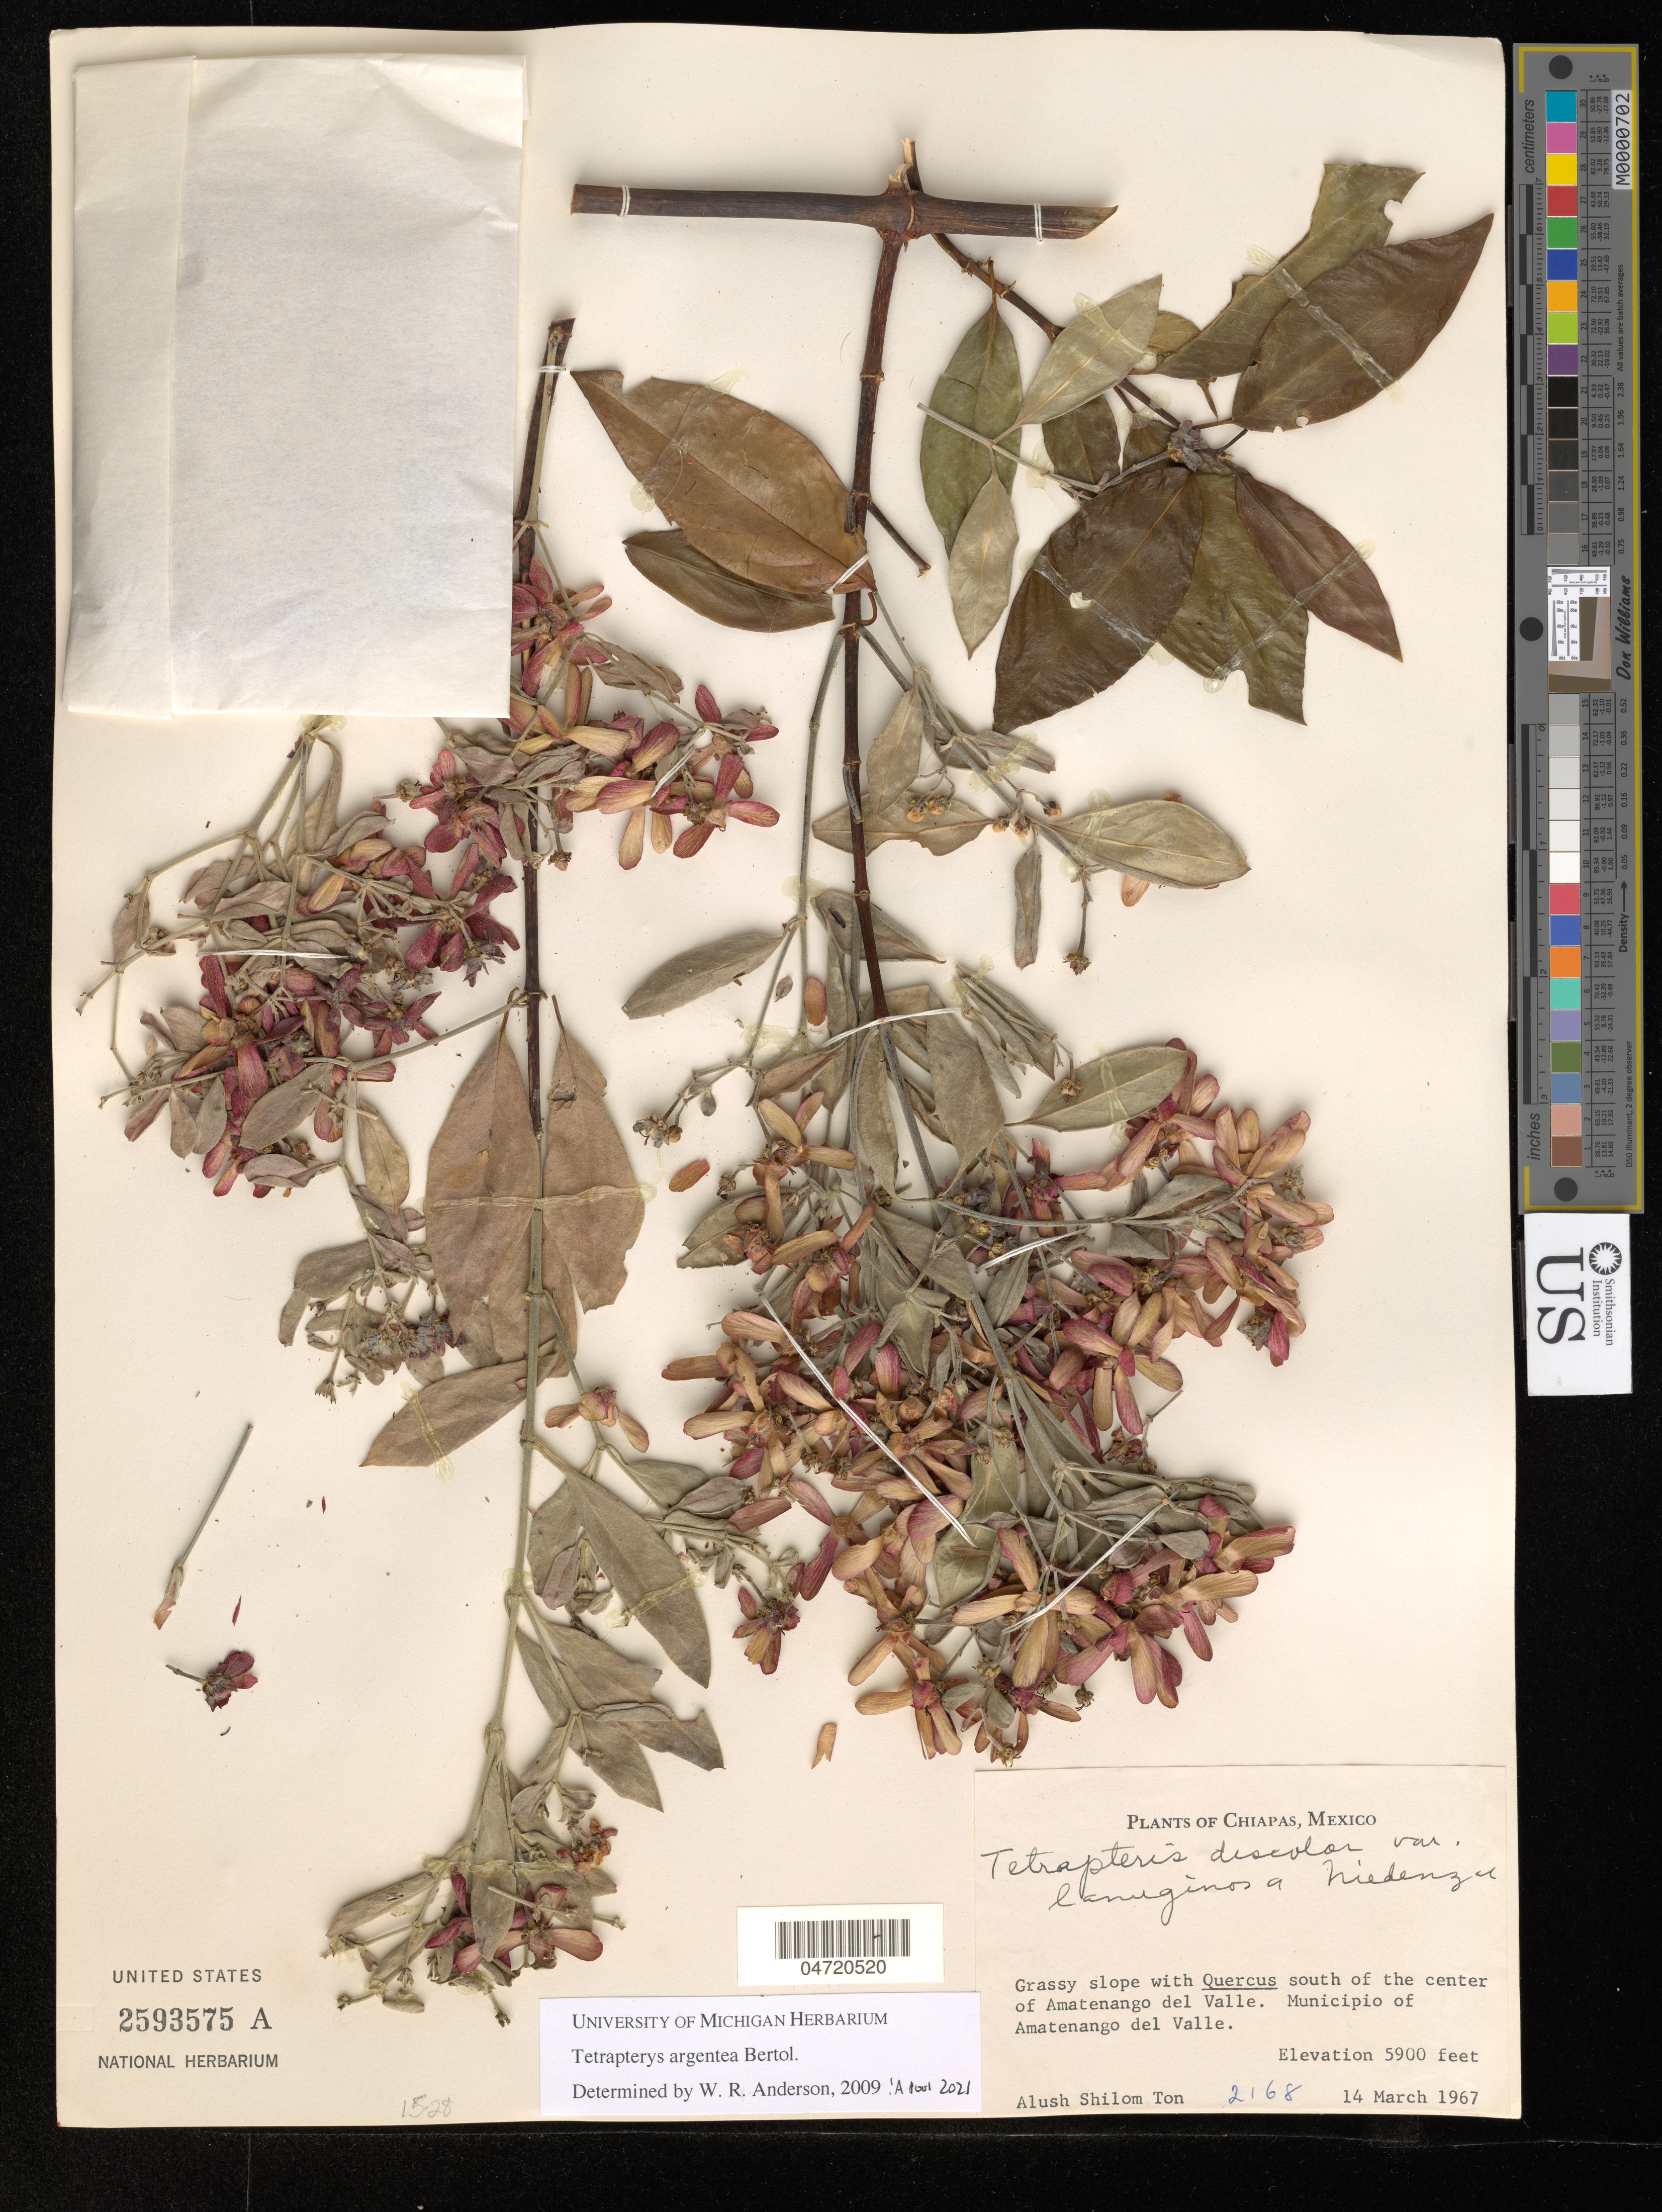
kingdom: Plantae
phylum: Tracheophyta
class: Magnoliopsida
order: Malpighiales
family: Malpighiaceae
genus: Tetrapterys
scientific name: Tetrapterys argentea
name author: Bertol.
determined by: Pool, A., (MO), Missouri Botanical Garden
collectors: A. S. Ton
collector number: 2168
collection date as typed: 14 Mar 1967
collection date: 1967-03-14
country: Mexico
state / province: Chiapas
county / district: Amatenango del Valle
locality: Amatenango del Valle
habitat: Grassy slope with Quercus S of the center of Amatenango del Valle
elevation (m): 1798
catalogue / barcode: US 2593575A